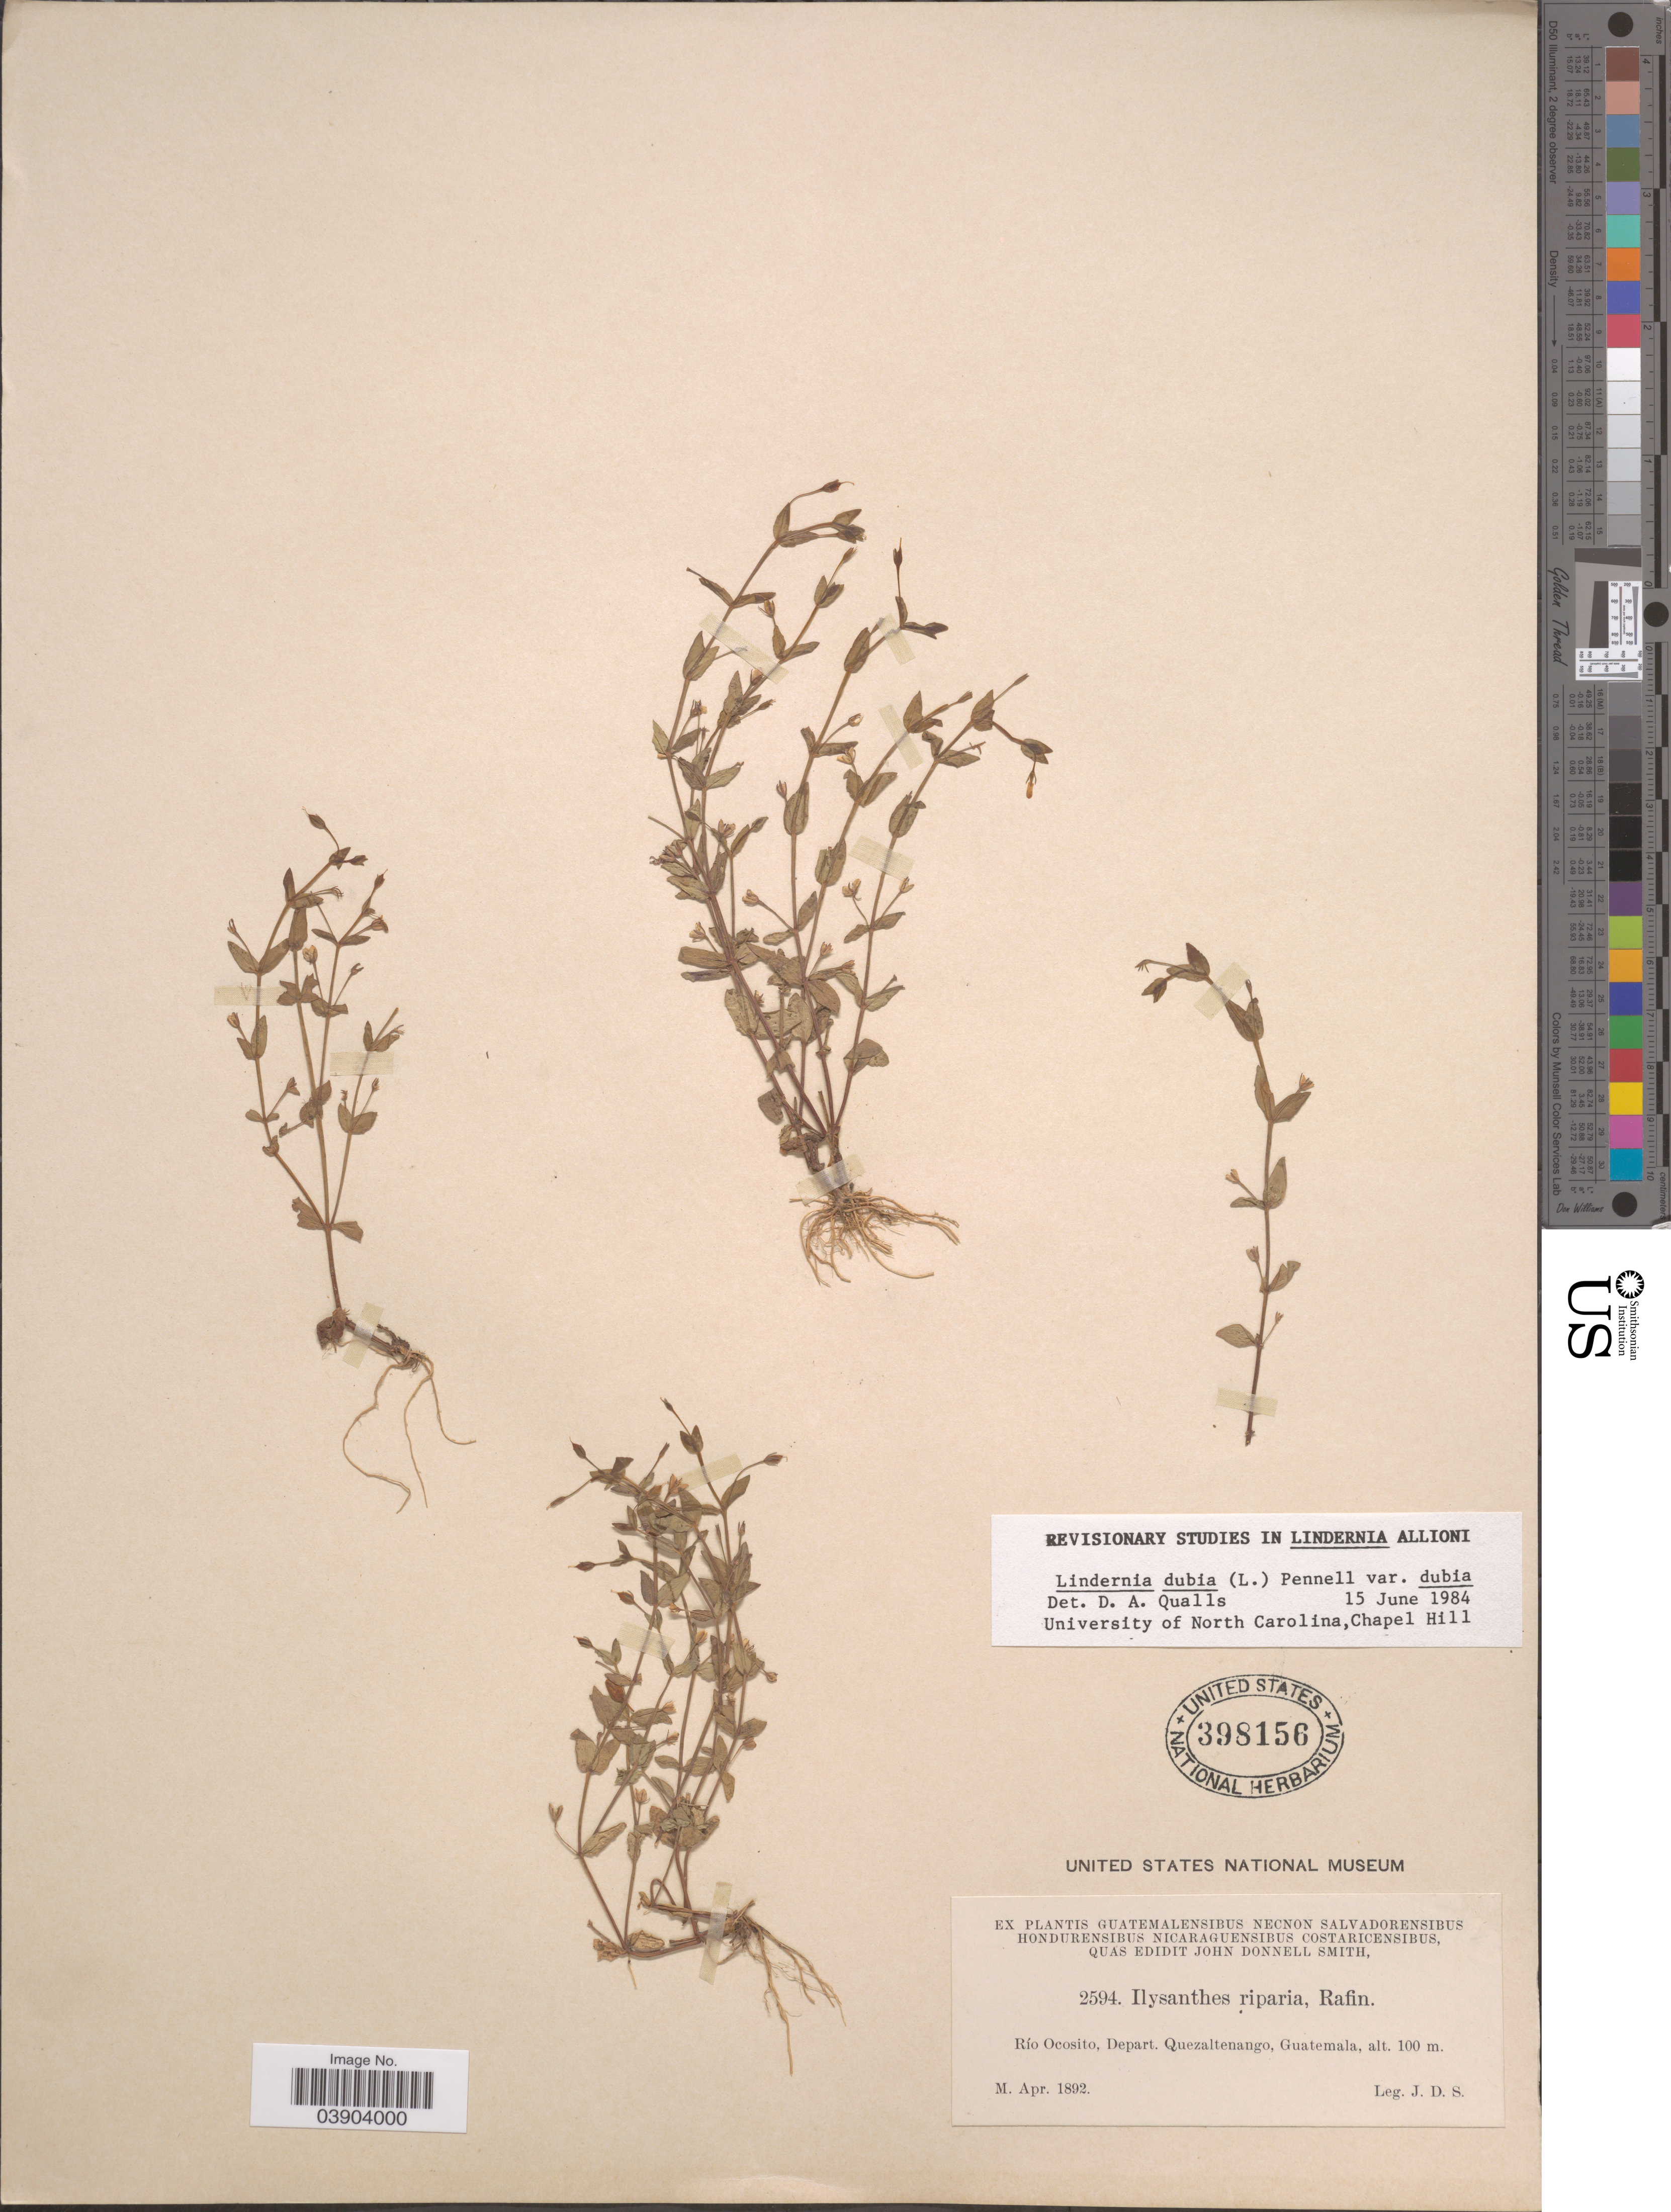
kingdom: Plantae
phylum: Tracheophyta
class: Magnoliopsida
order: Lamiales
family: Linderniaceae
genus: Lindernia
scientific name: Lindernia dubia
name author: (L.) Pennell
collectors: J. Donnell Smith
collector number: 2594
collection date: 1892-04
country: Guatemala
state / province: Quetzaltenango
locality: Río Ocosito, Depart. Quezaltenango.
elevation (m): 100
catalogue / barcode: US 398156